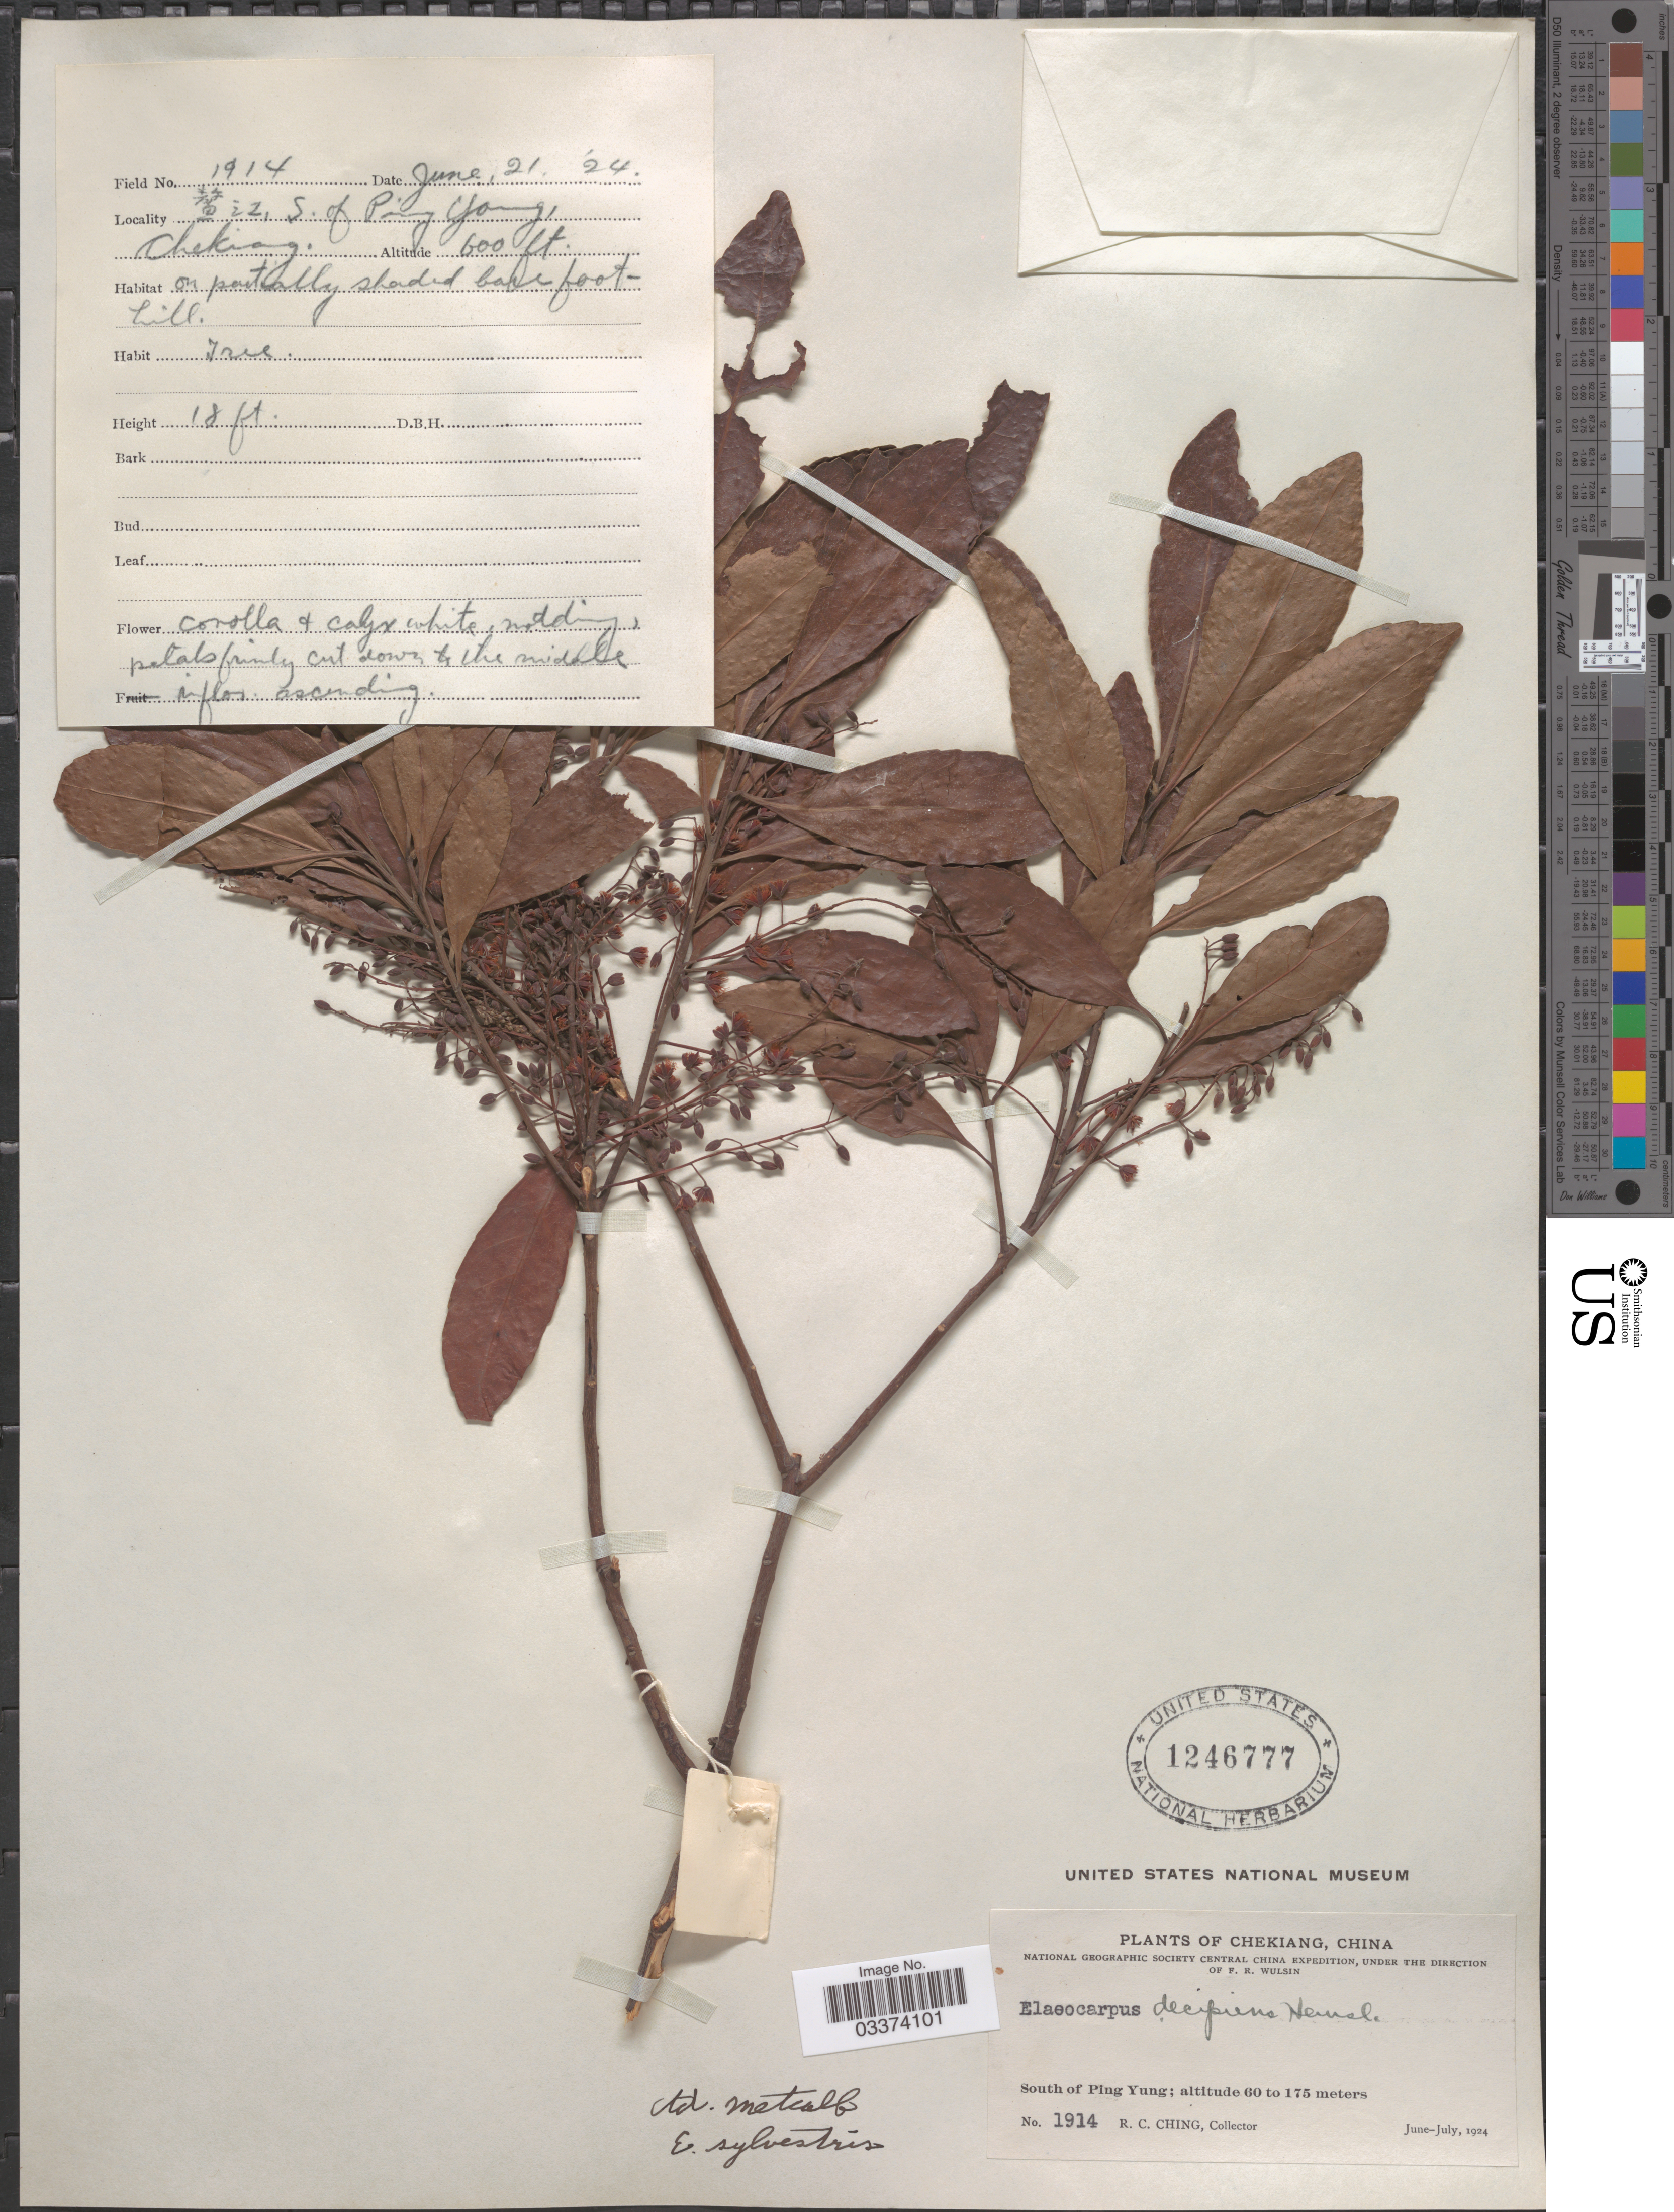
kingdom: Plantae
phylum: Tracheophyta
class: Magnoliopsida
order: Oxalidales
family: Elaeocarpaceae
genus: Elaeocarpus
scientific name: Elaeocarpus sylvestris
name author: (Lour.) Poir.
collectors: R. C. Ching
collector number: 1914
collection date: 1924-06-21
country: China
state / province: Zhejiang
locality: Chekiang. South of Ping Yung.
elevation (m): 183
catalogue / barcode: US 1246777